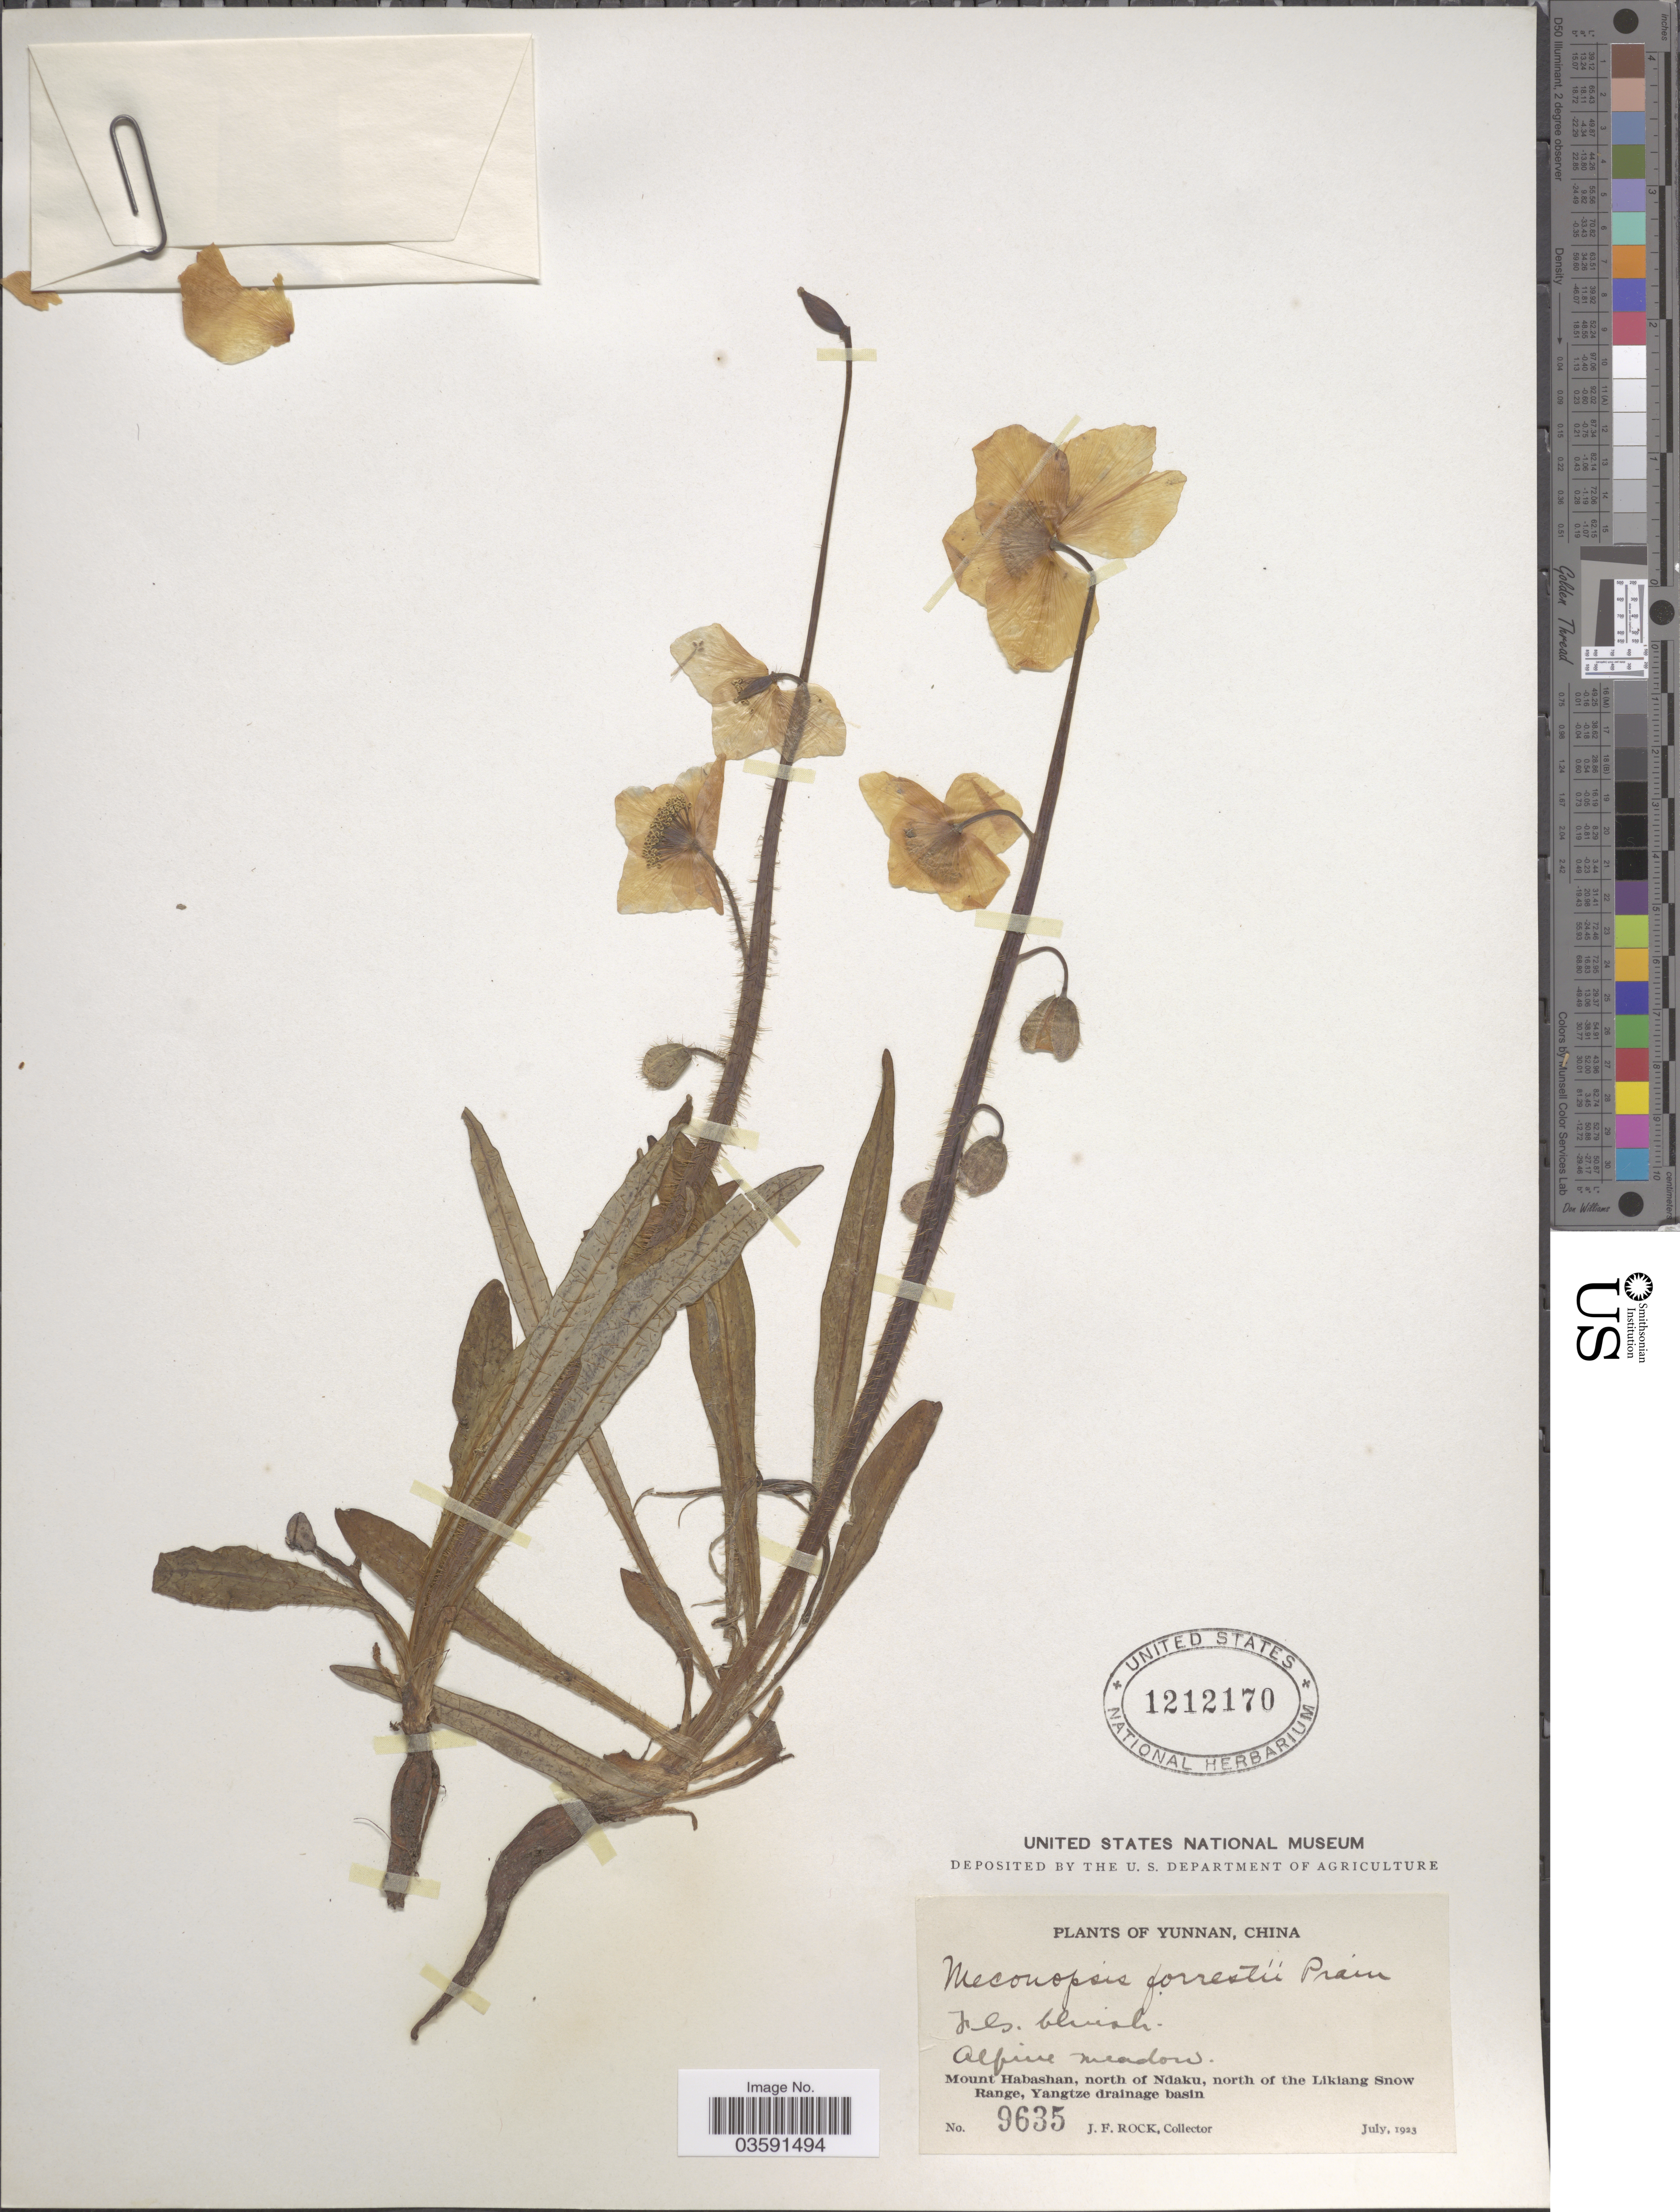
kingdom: Plantae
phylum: Tracheophyta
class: Magnoliopsida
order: Ranunculales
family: Papaveraceae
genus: Meconopsis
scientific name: Meconopsis forrestii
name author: Prain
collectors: J. Rock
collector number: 9635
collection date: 1923-07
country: China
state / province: Yunnan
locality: Mount Habashan, north of Ndaku, north of the Likiang Snow Range, Yangtze drainage basin.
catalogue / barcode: US 1212170